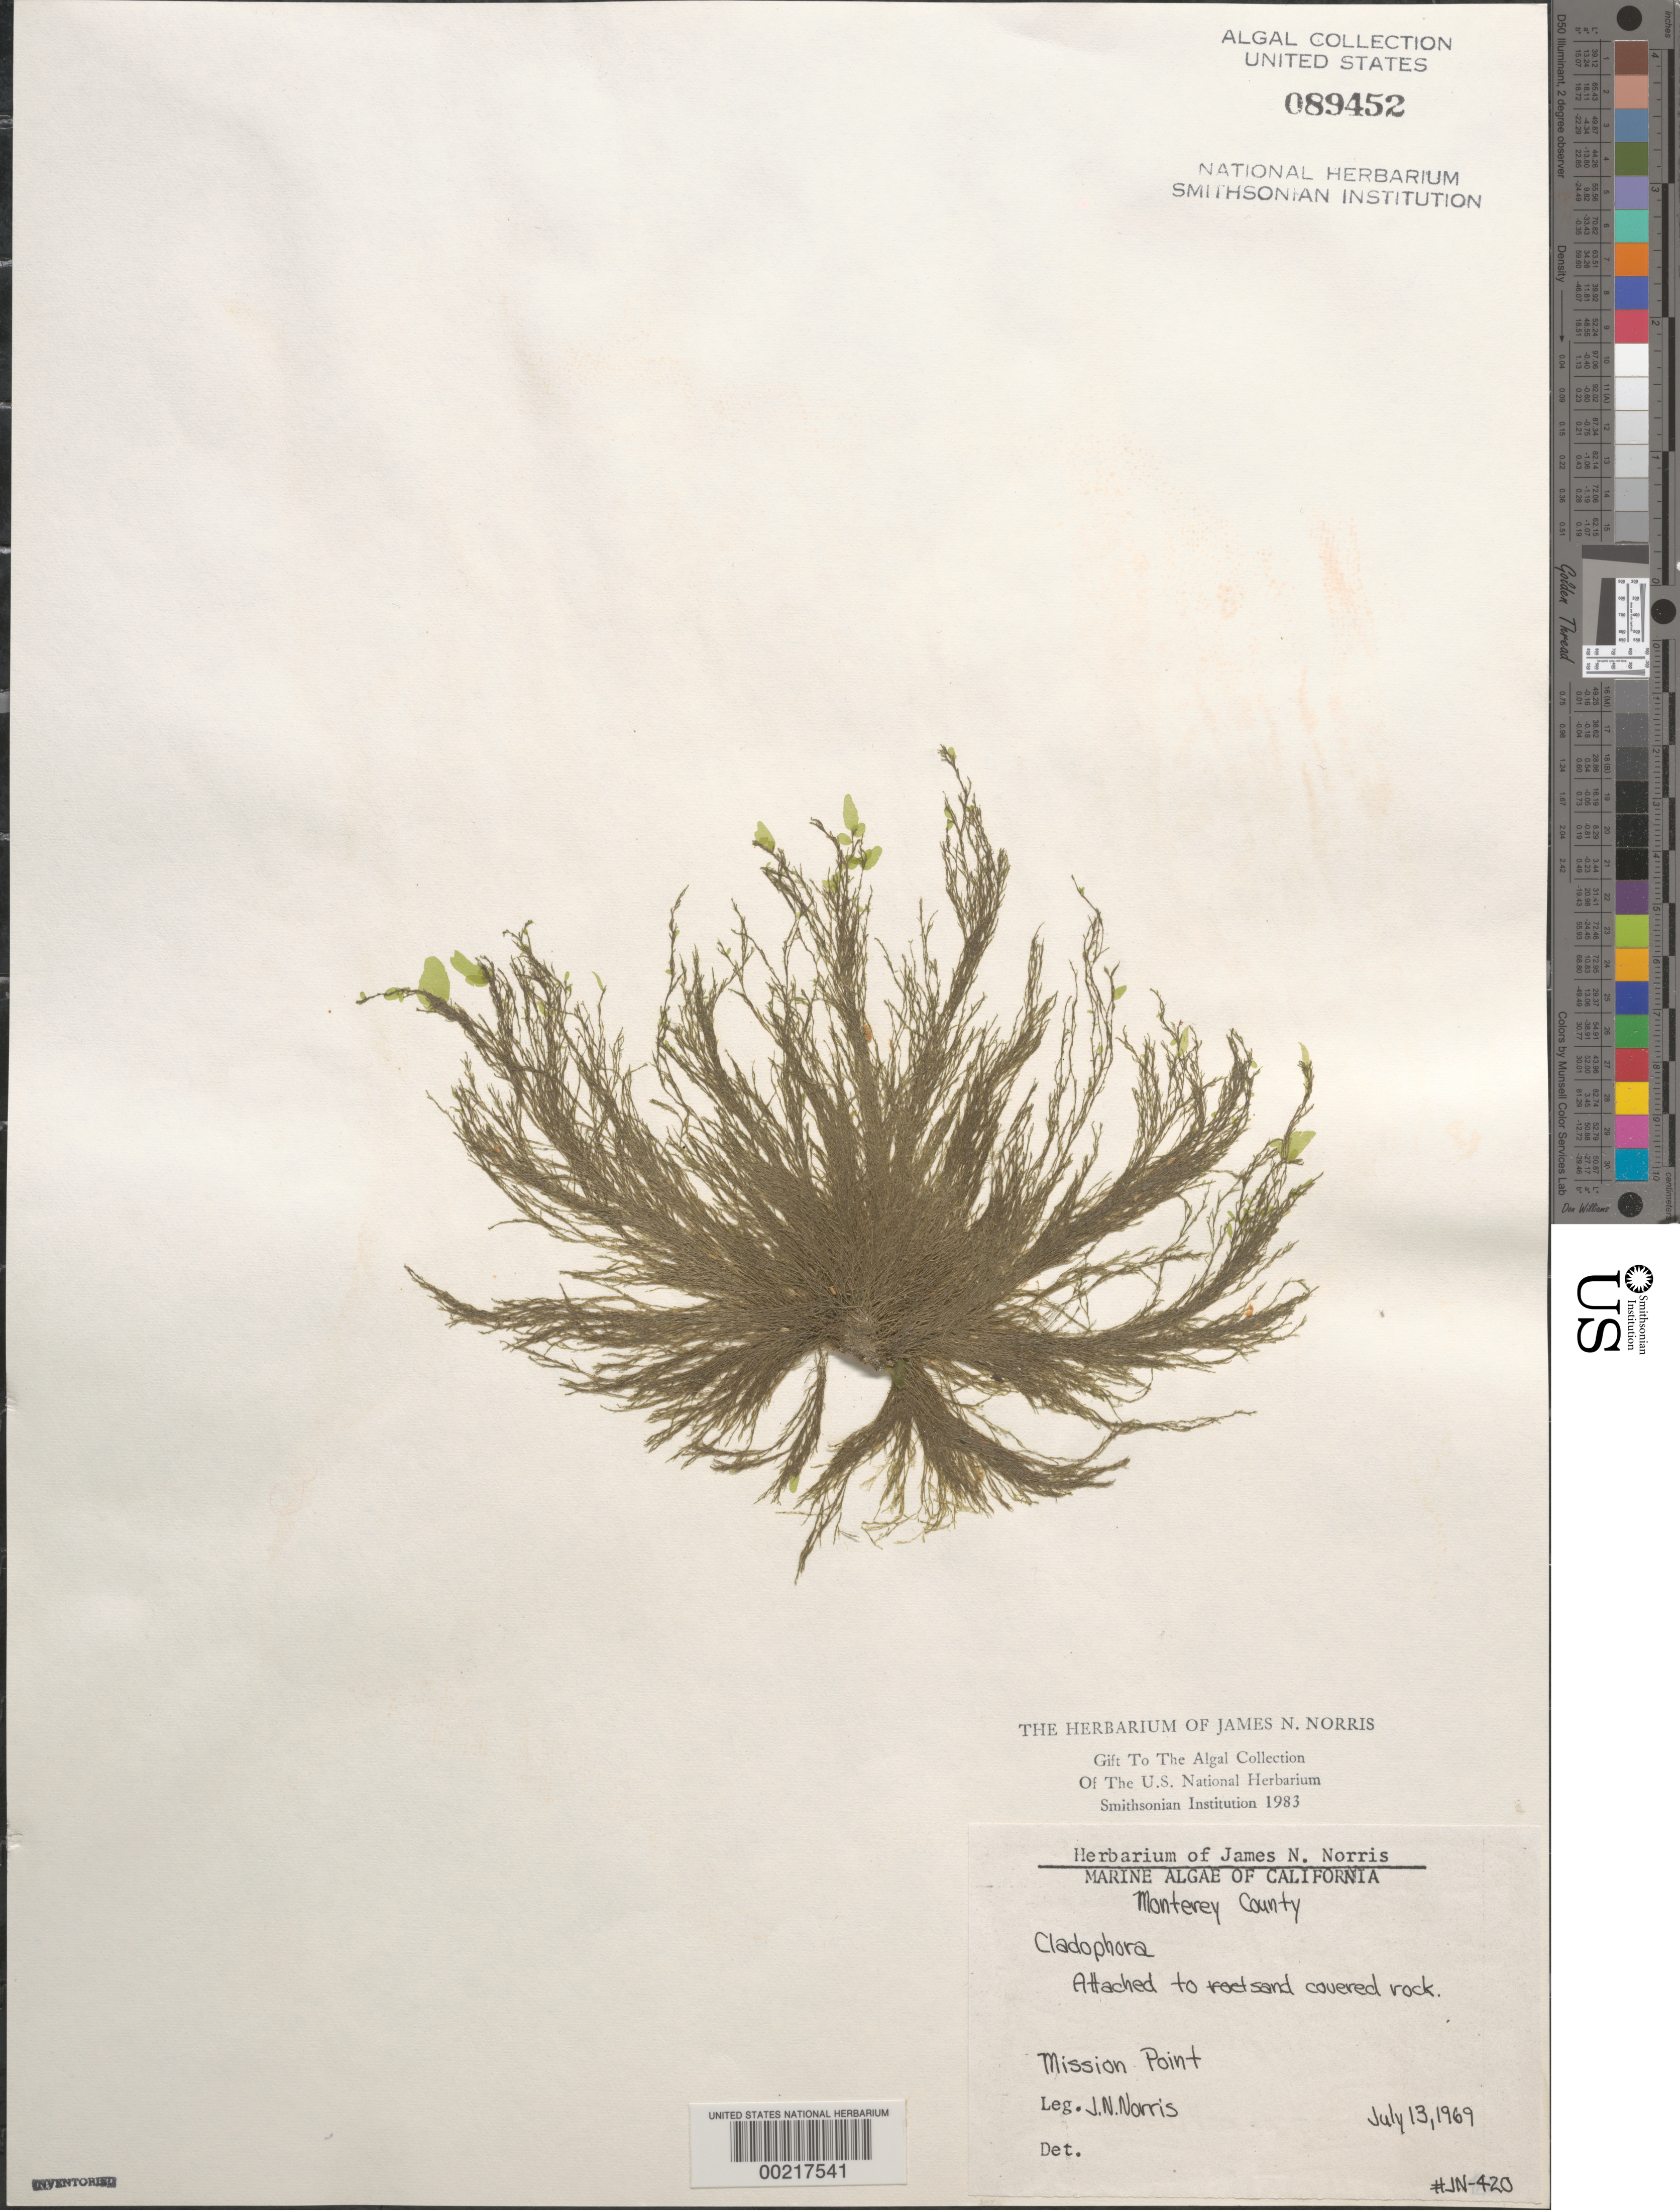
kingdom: Plantae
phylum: Chlorophyta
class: Ulvophyceae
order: Cladophorales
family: Cladophoraceae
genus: Cladophora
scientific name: Cladophora sp.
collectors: J. N. Norris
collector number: JN-420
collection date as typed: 13 Jul 1969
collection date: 1969-07-13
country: United States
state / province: California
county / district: Monterey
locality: Mission Point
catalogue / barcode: US 89452